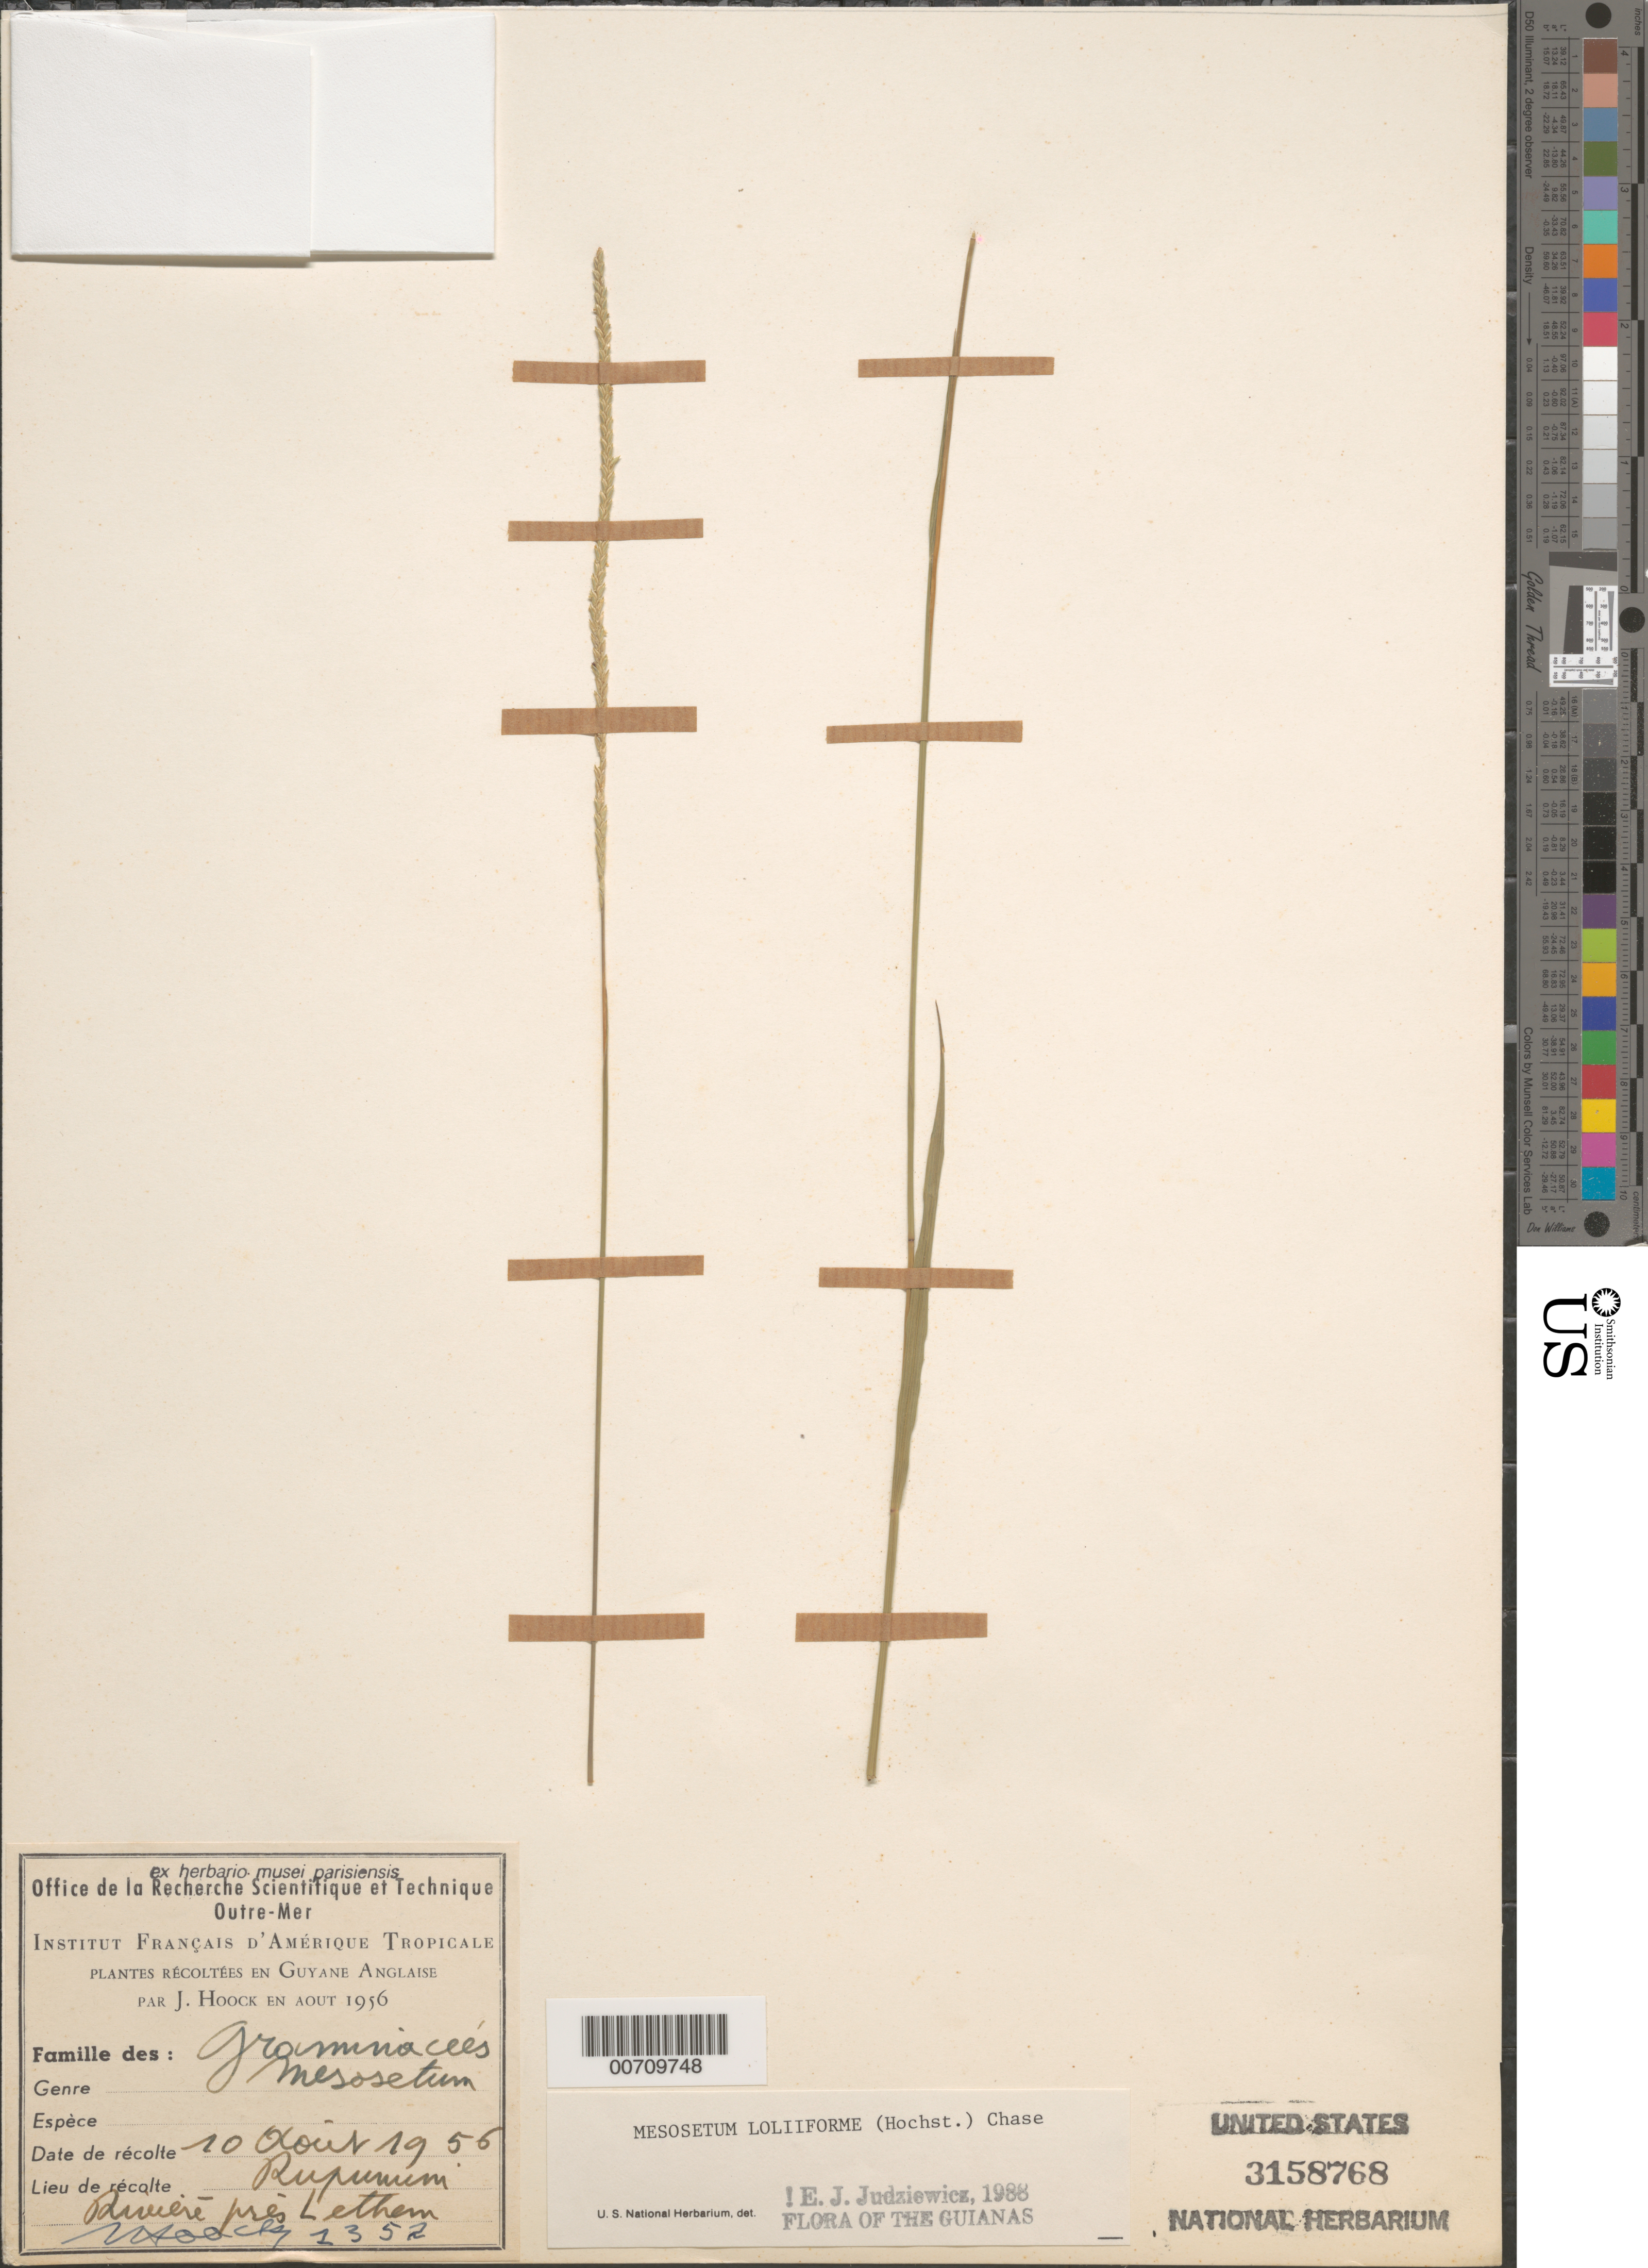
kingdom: Plantae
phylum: Tracheophyta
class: Liliopsida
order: Poales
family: Poaceae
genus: Mesosetum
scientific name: Mesosetum loliiforme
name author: (Hochst. ex Steud.) Chase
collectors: J. Hoock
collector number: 1352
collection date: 1956-08-10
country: French Guiana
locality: The Guianas. Rupunum. Riviére prés Lethem.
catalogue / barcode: US 3158768